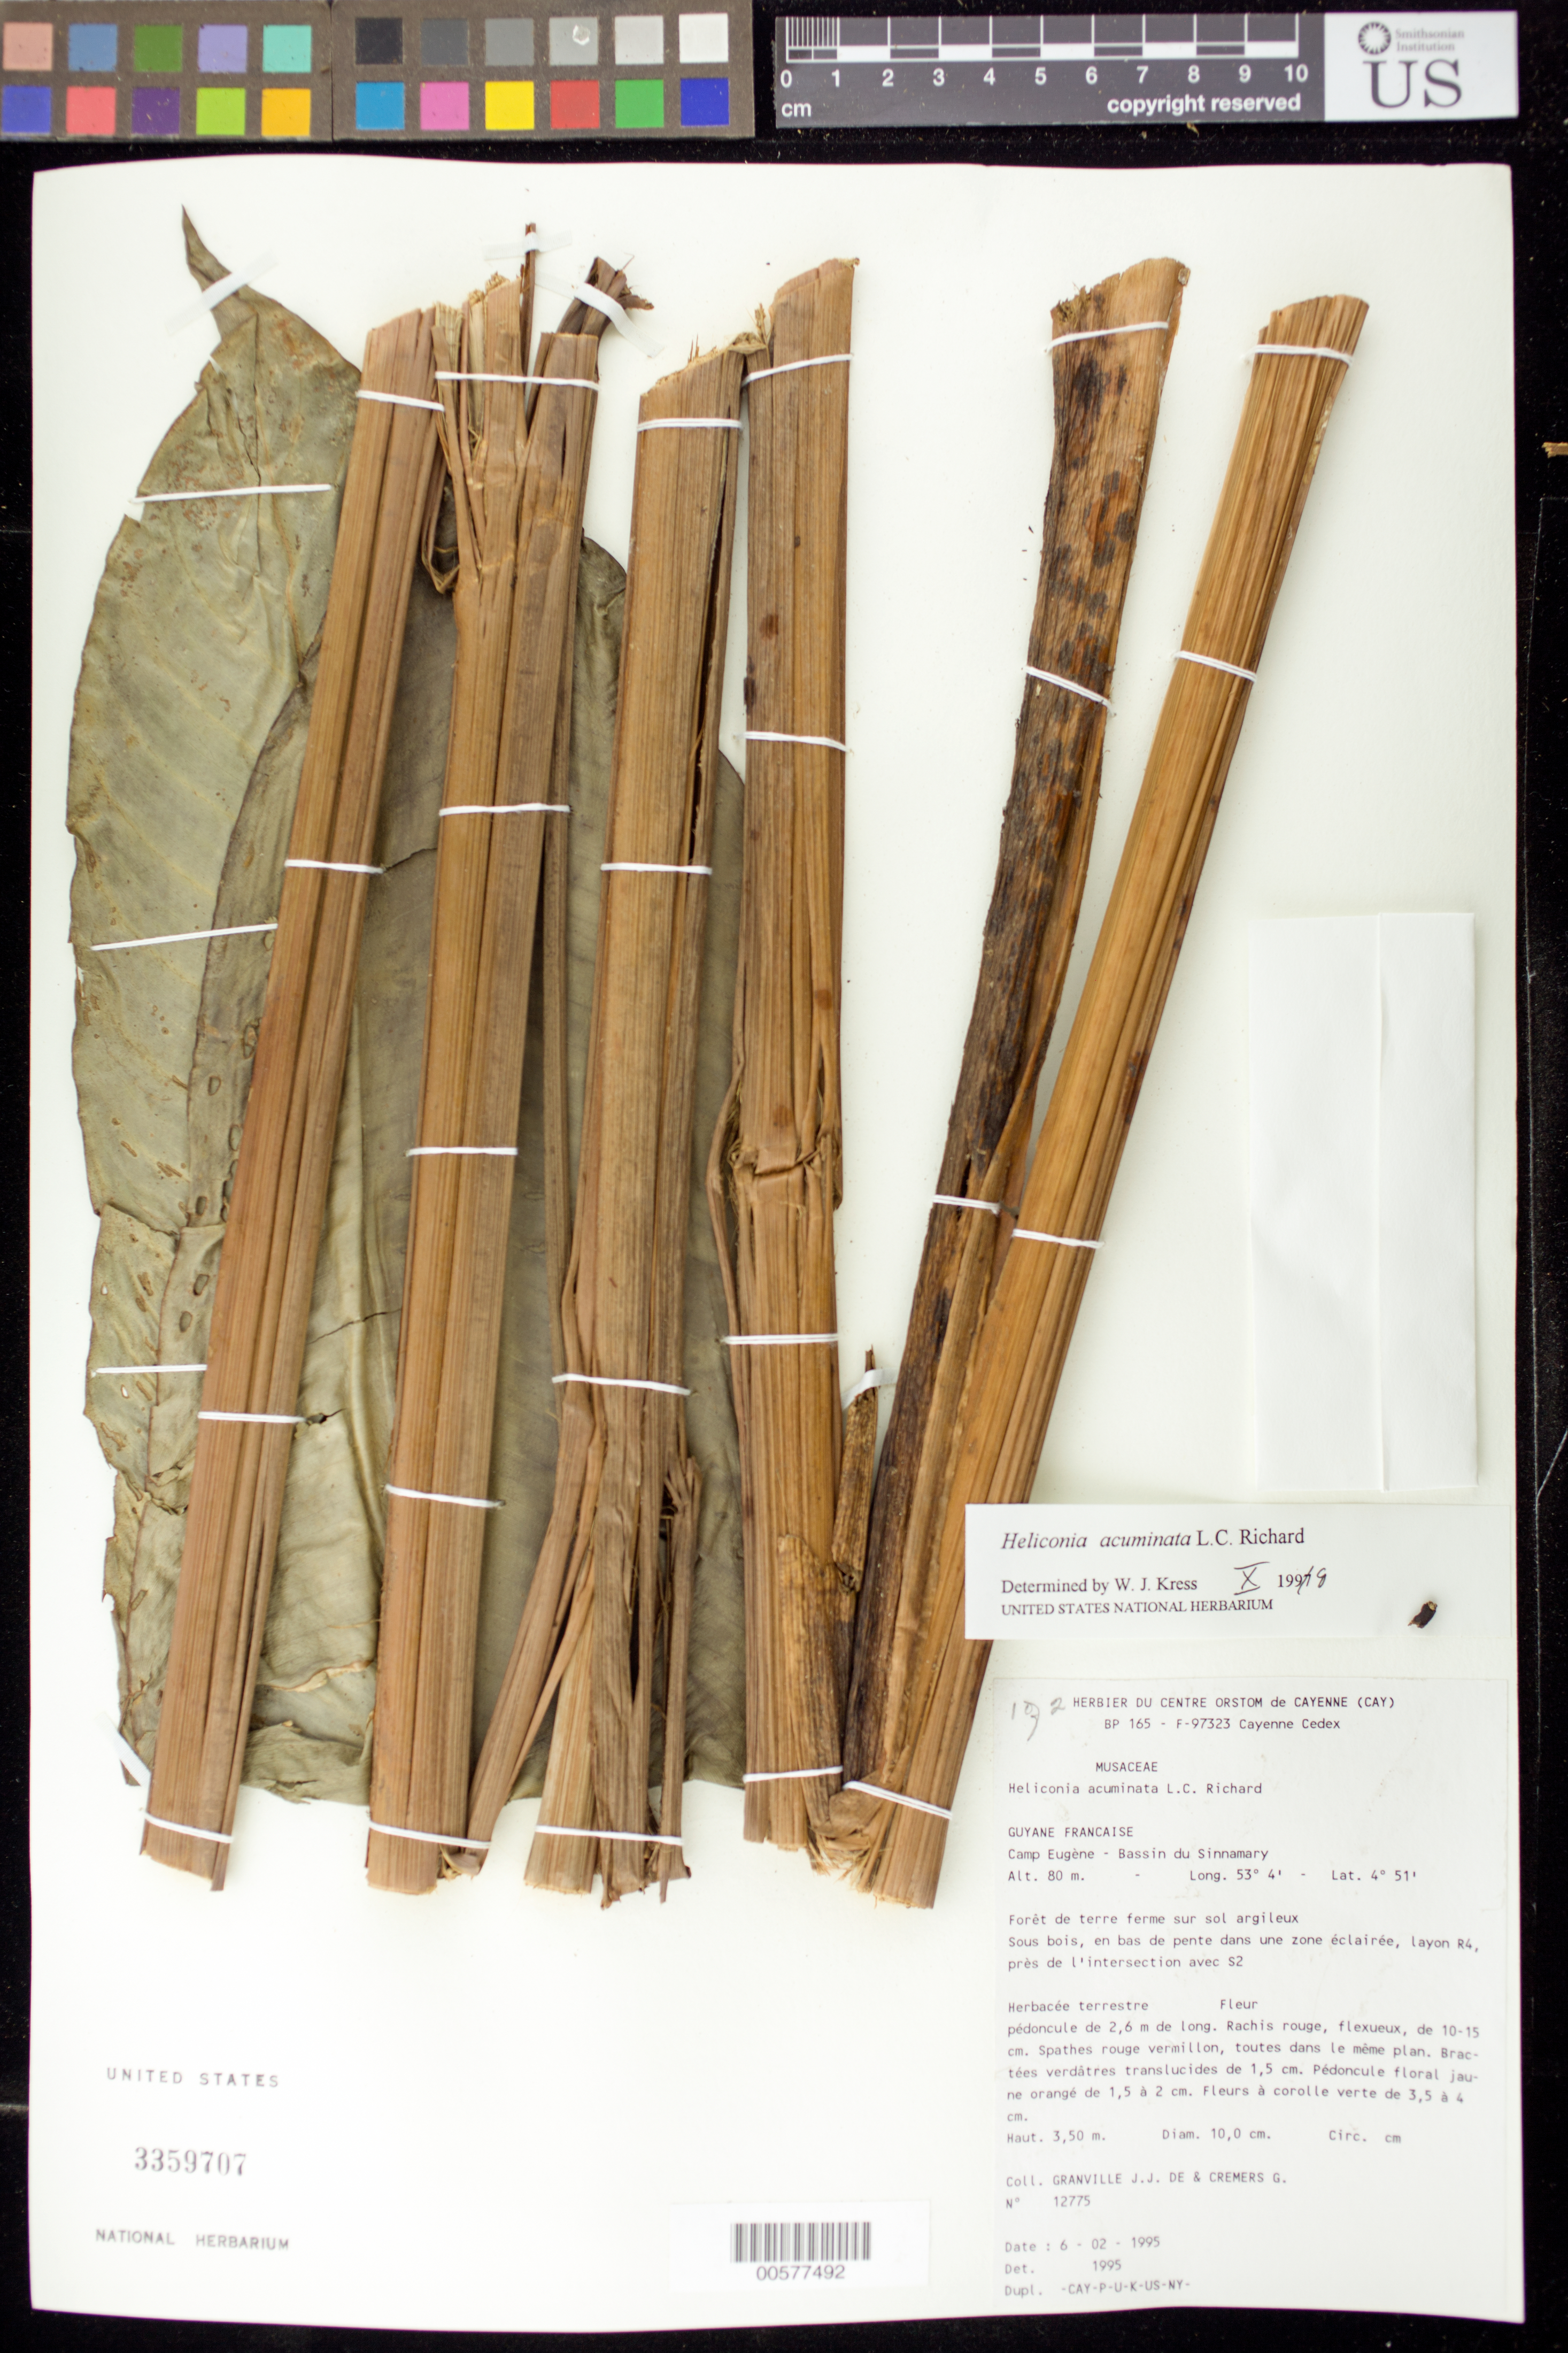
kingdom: Plantae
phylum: Tracheophyta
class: Liliopsida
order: Zingiberales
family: Heliconiaceae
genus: Heliconia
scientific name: Heliconia acuminata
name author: A. Rich.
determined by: Granville, J. J. de, (CAY), Institut de Recherche pour le Developpement (IRD) (FRENCH GUIANA)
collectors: J.-J. de Granville & G. Cremers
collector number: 12775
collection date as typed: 6-Feb-95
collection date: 1995-02-06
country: French Guiana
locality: Camp Eugène, Bassin du Sinnamary; layon R4, pres de l'intersection avec S2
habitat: Forêt de terre ferme sur sol argileux. Sous bois, en bas depente dans une zone eclairee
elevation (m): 80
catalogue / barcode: US 3359707